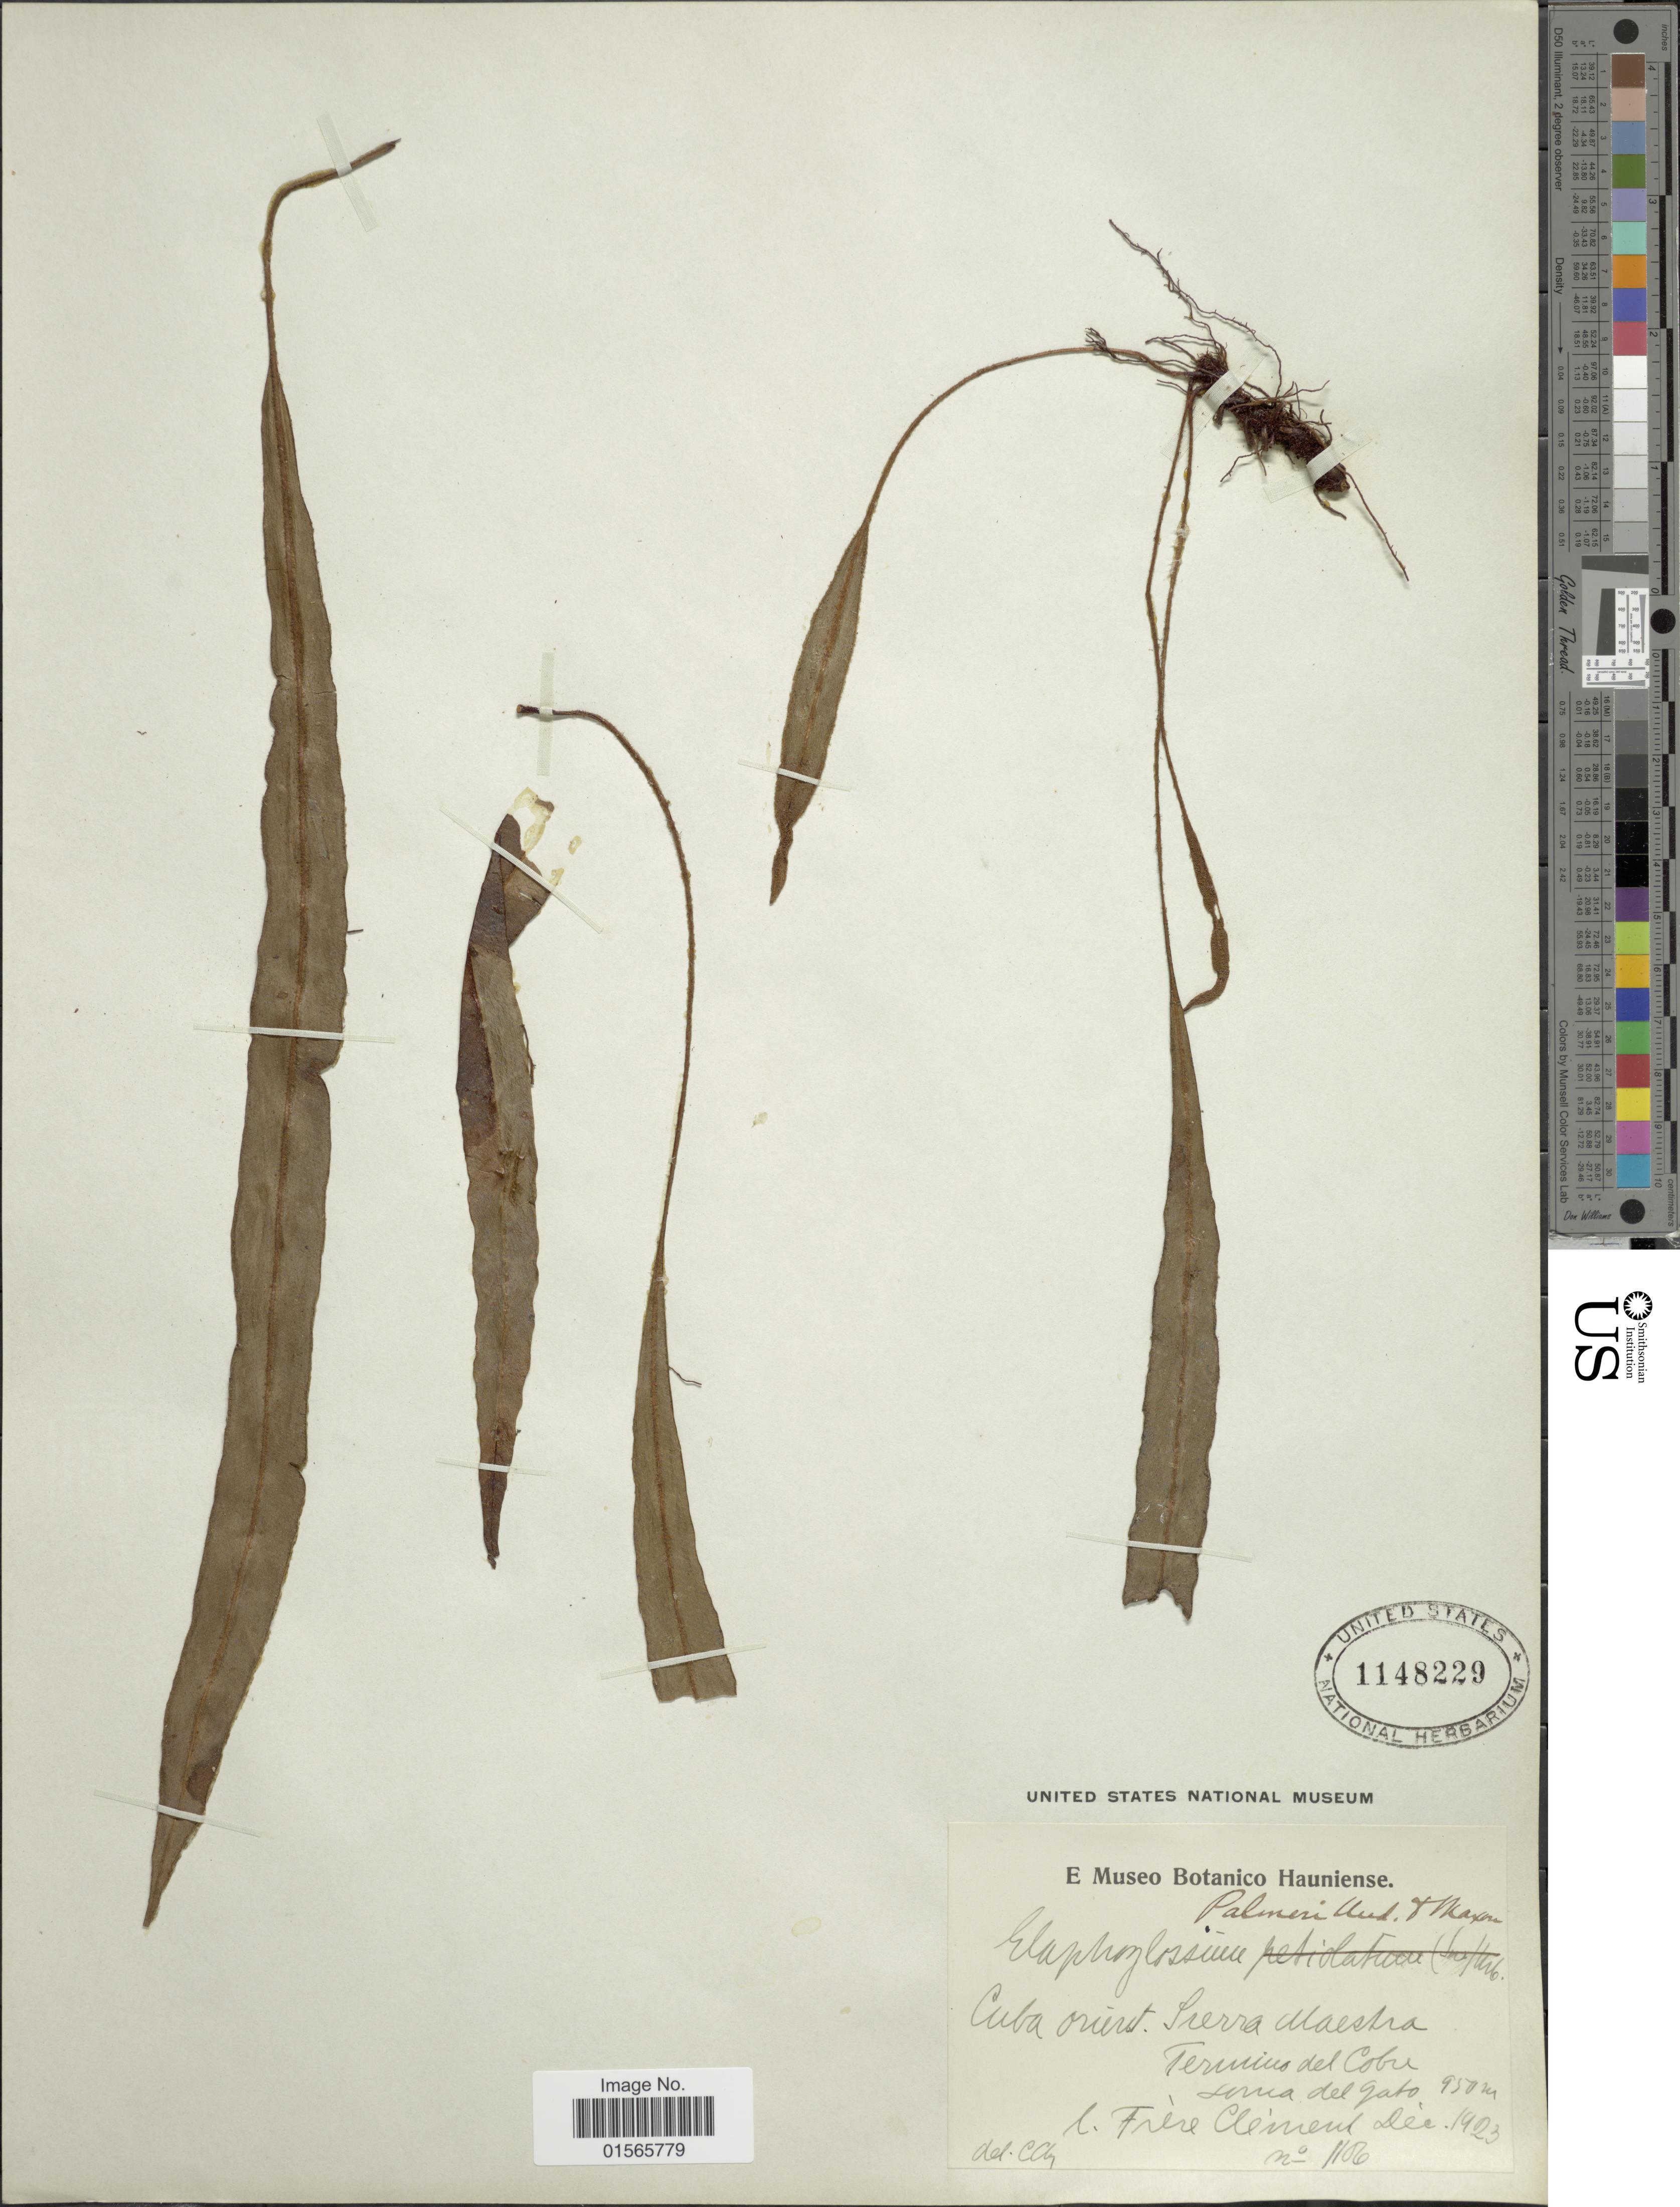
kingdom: Plantae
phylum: Tracheophyta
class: Polypodiopsida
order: Polypodiales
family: Dryopteridaceae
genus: Elaphoglossum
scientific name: Elaphoglossum palmeri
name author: Underw. & Maxon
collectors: B. Clement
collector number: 1106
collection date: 1923-12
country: Cuba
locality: Cuna Orient. Sierra Maestra, Termino del Cobre, Loma del Gato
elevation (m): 950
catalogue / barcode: US 1148229